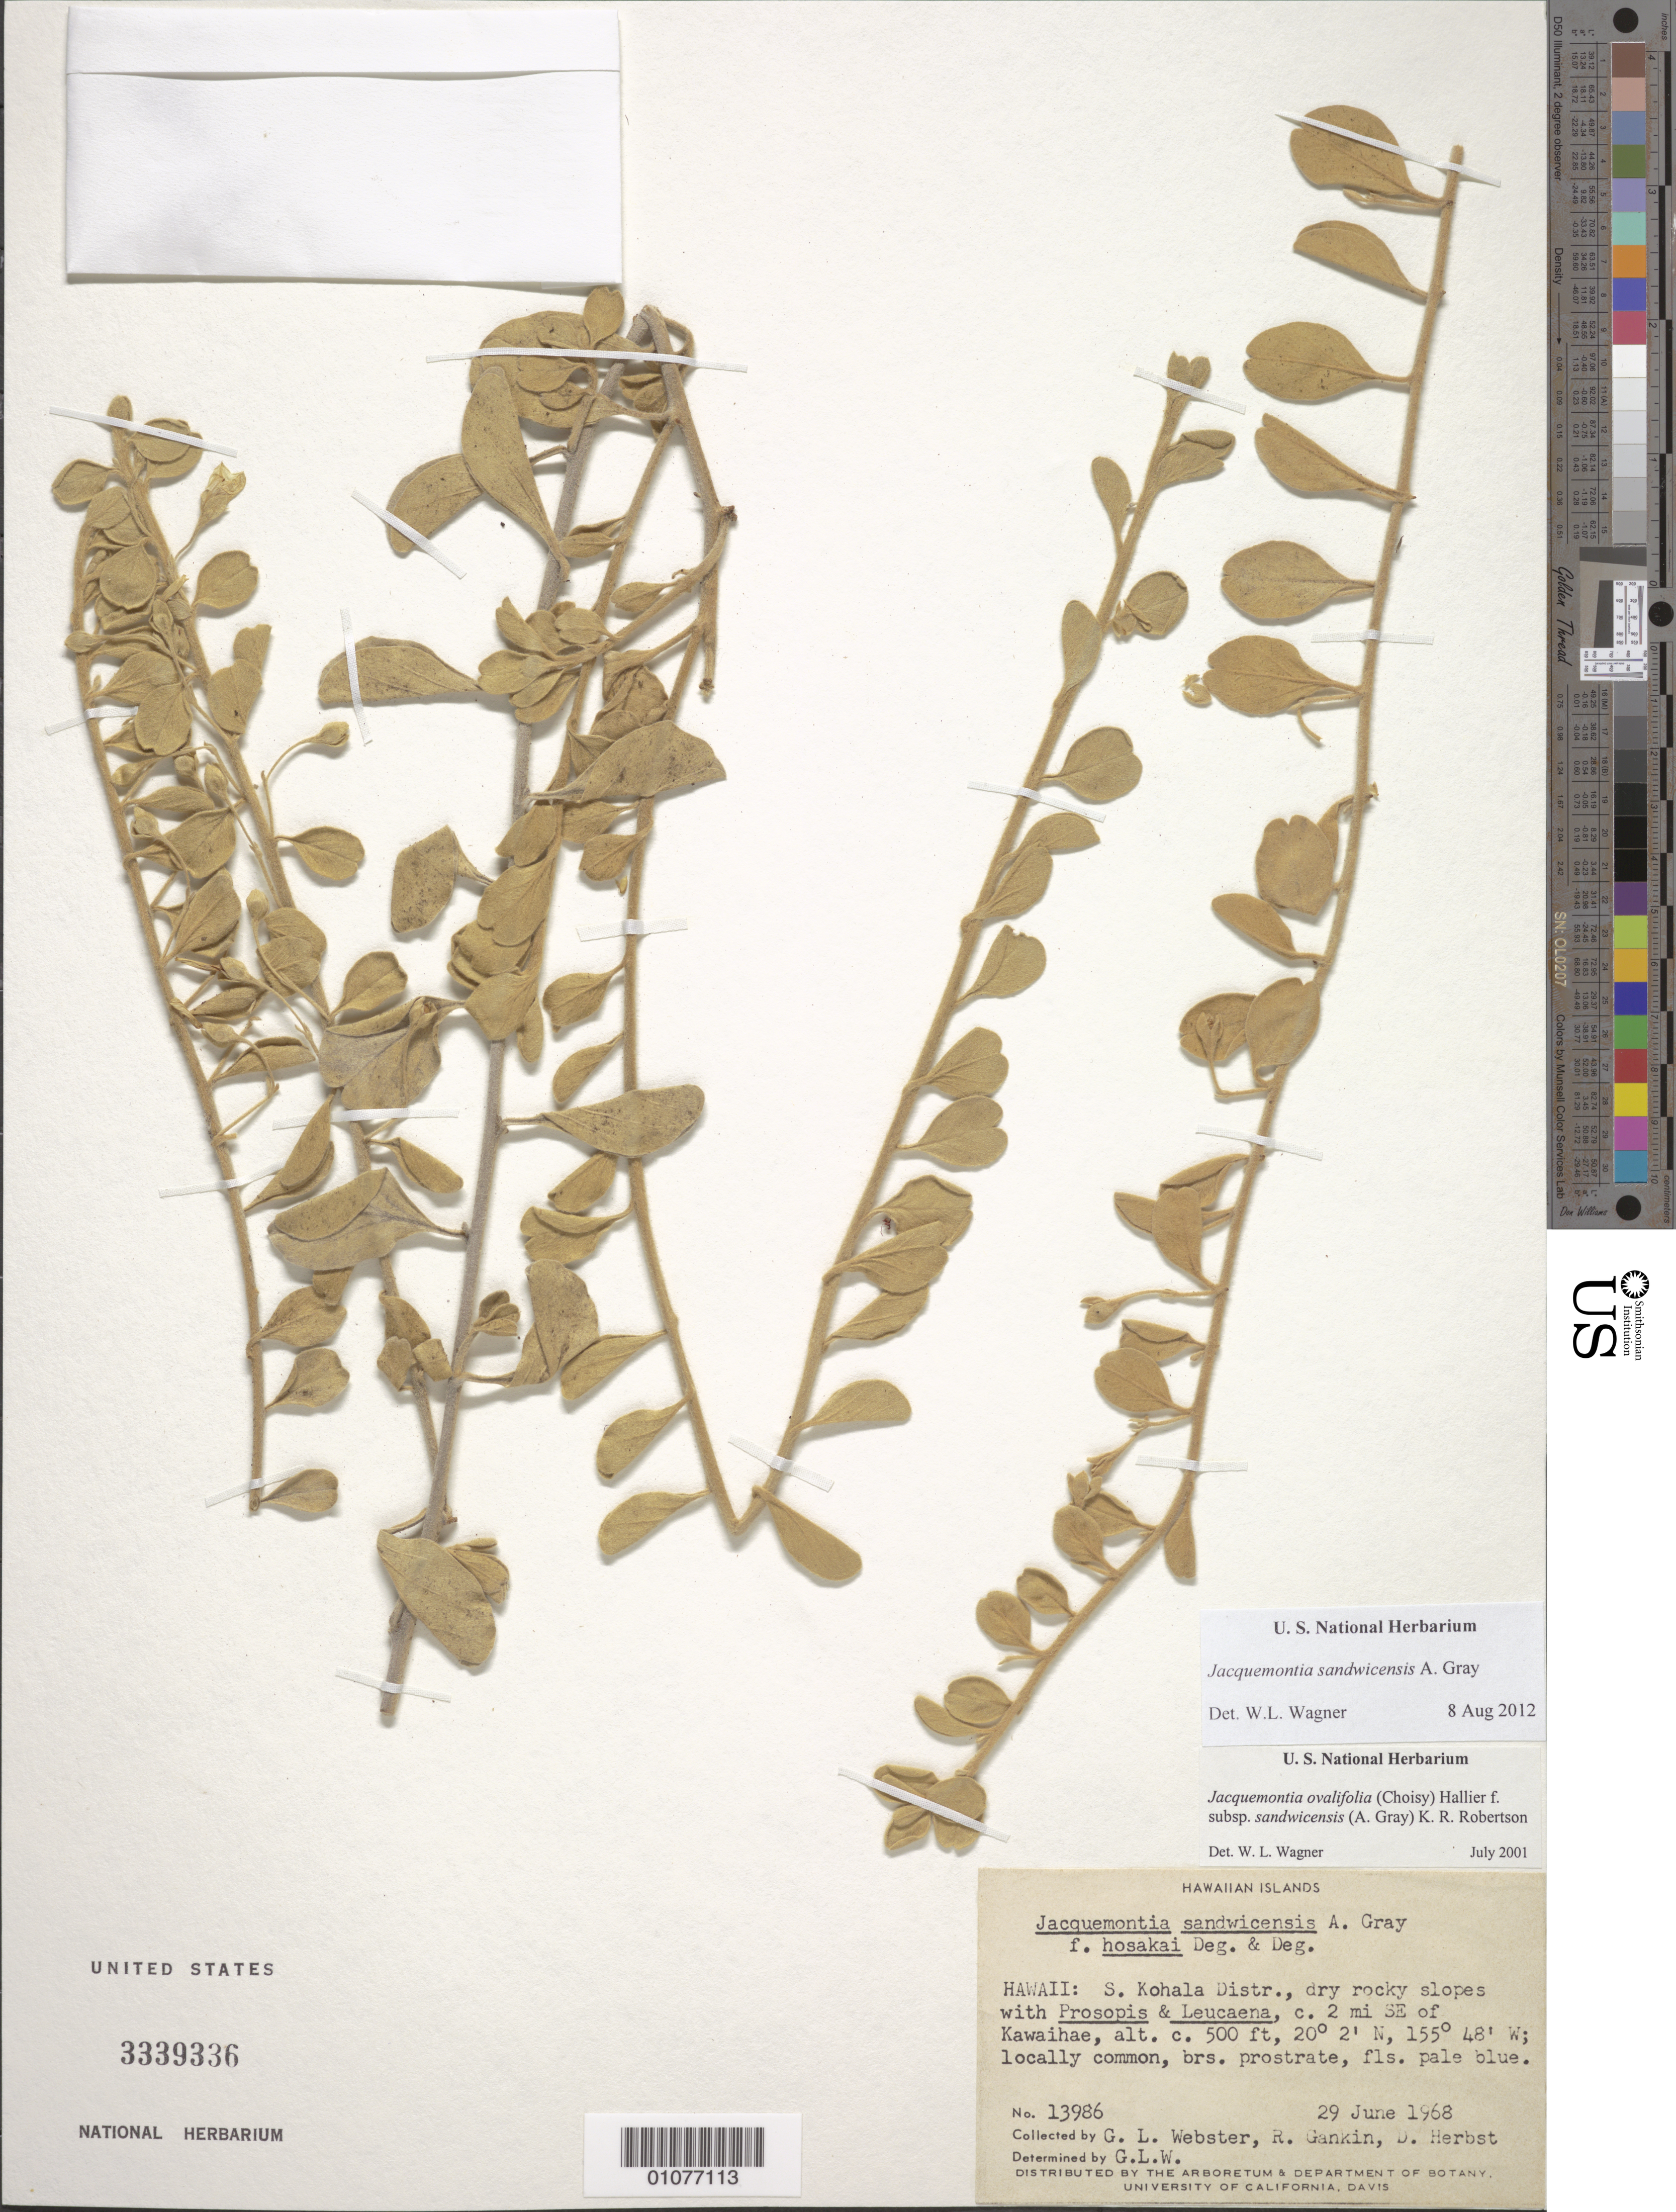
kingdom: Plantae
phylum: Tracheophyta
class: Magnoliopsida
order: Solanales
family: Convolvulaceae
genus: Jacquemontia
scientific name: Jacquemontia sandwicensis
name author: A. Gray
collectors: G. L. Webster, R. Gankin & D. R. Herbst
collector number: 13986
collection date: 1968-06-29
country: United States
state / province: Hawaii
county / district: Hawaii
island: Hawaii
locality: S. Kohala District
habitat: Dry rocky slopes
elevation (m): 500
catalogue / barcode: US 3339336